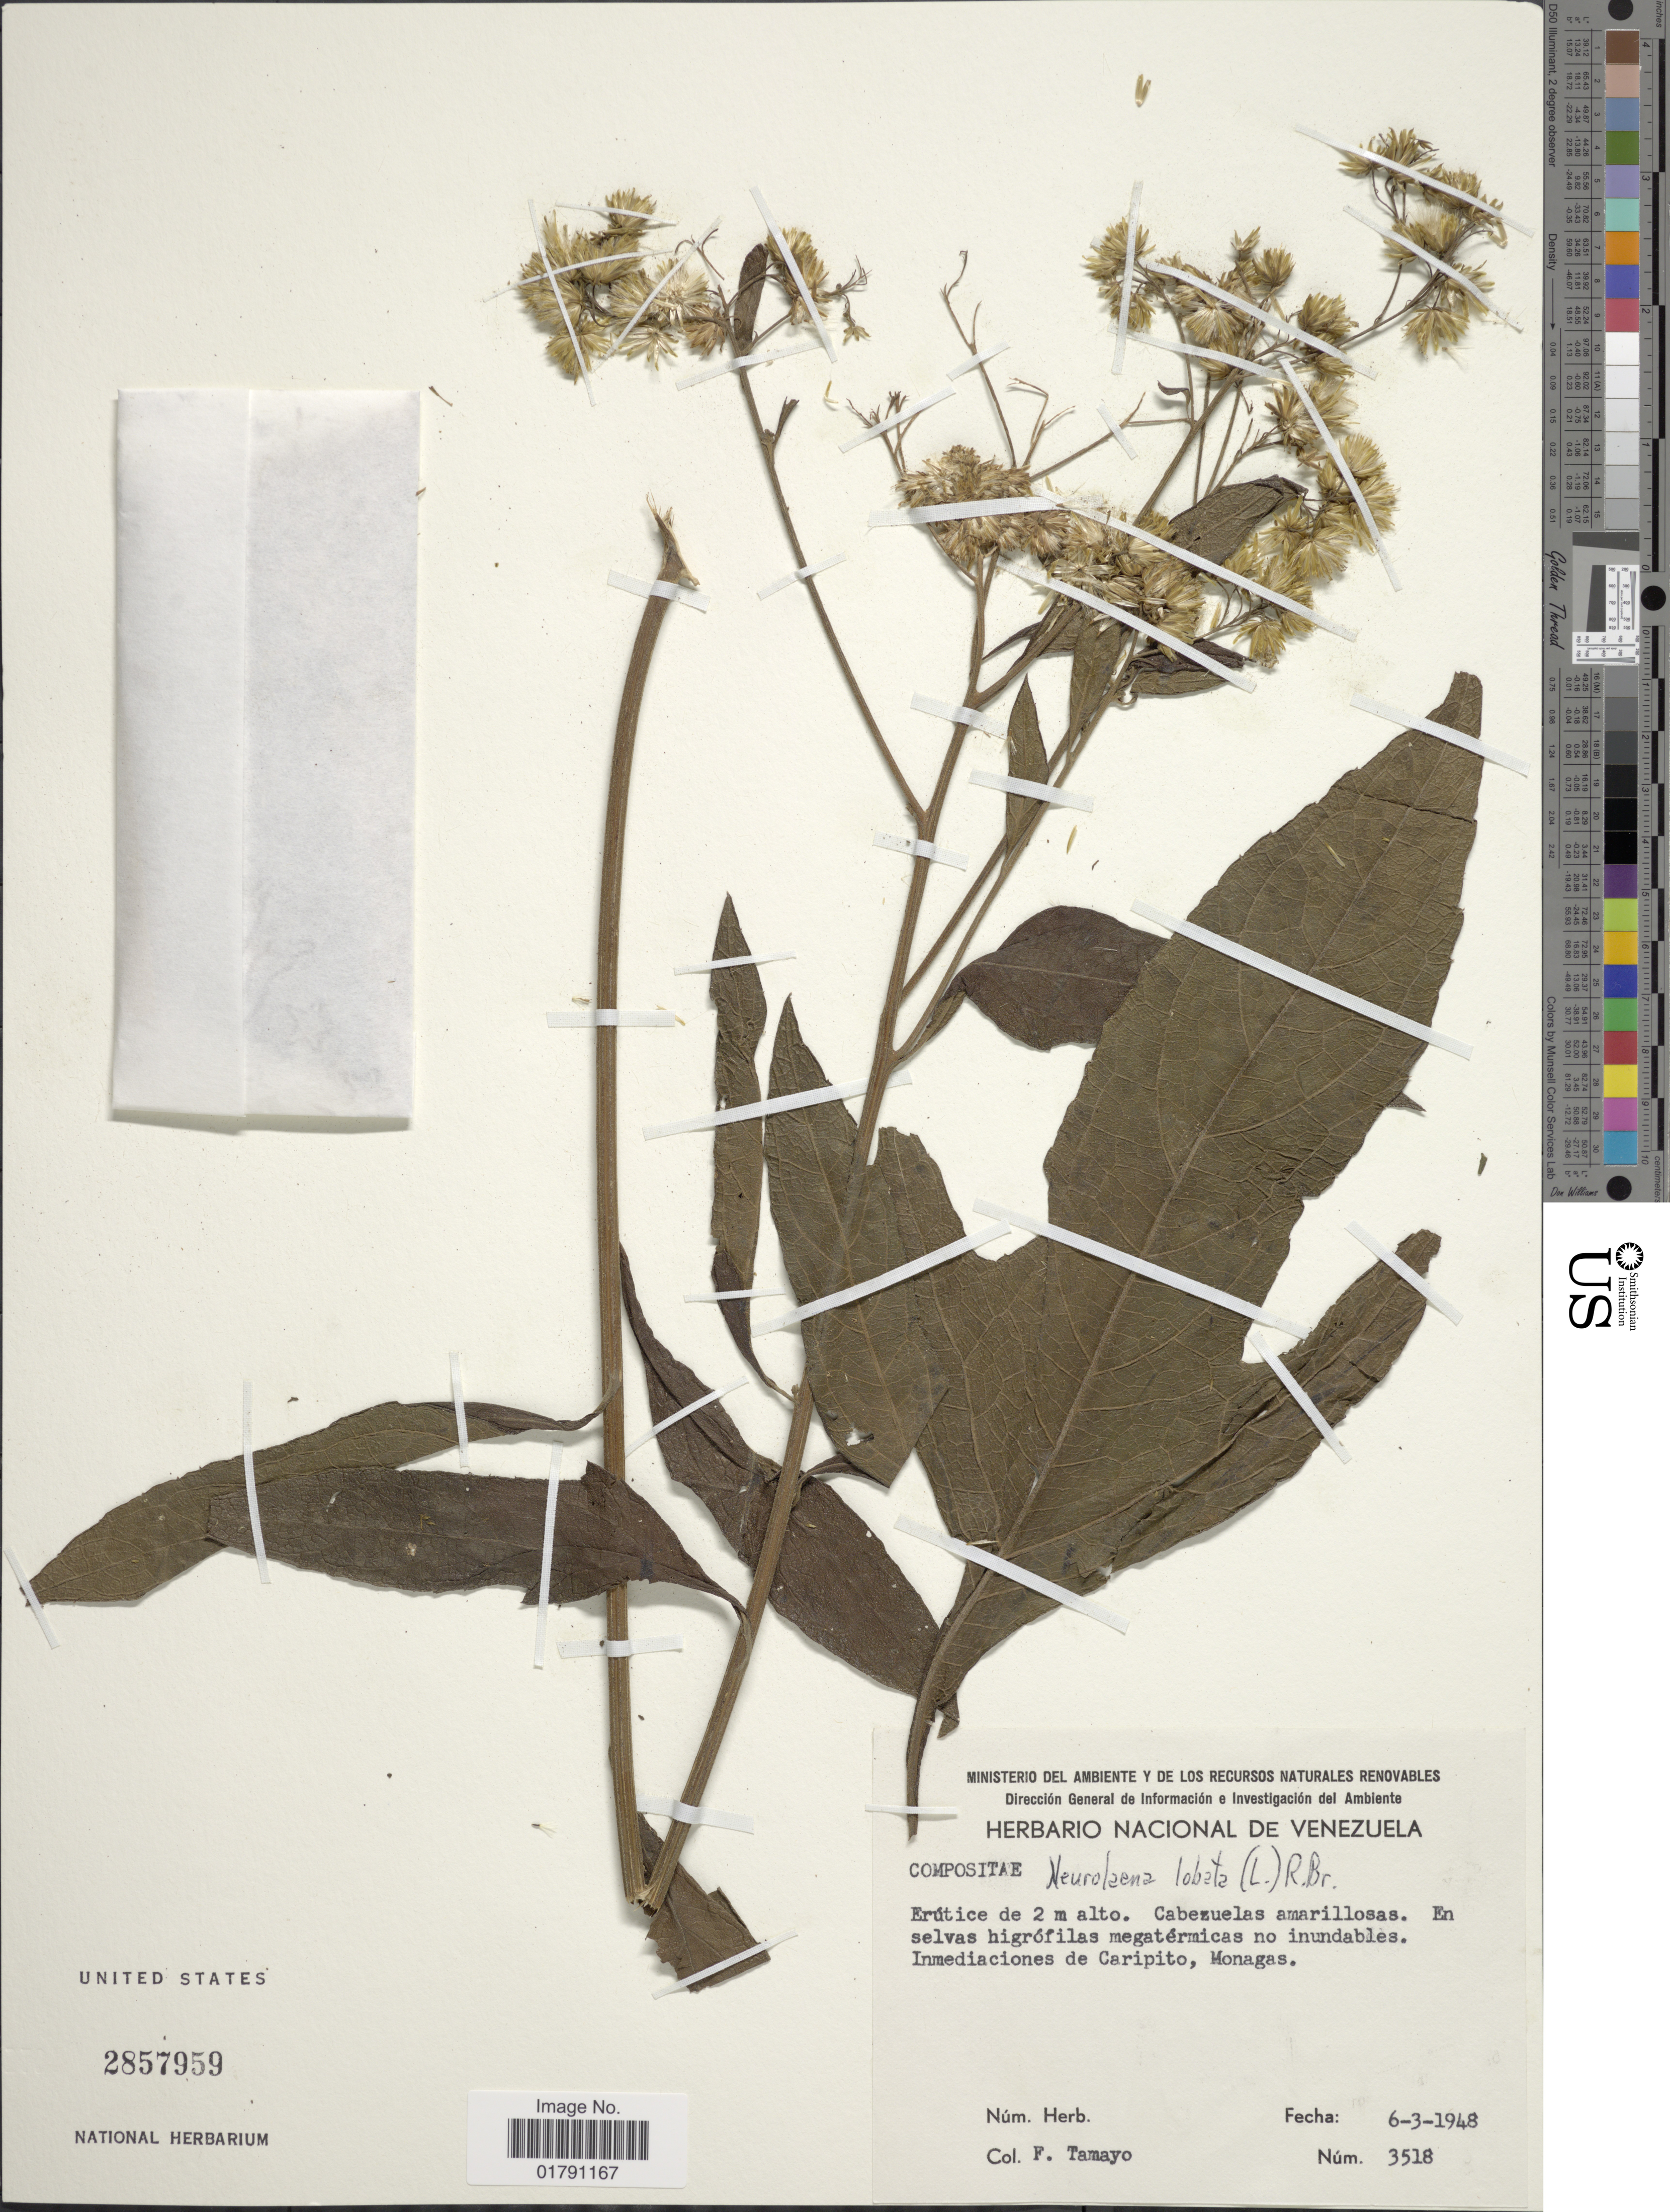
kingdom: Plantae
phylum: Tracheophyta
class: Magnoliopsida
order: Asterales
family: Asteraceae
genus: Neurolaena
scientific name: Neurolaena lobata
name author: (L.) R. Br. ex Cass.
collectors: F. Tamayo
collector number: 3518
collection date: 1948-03-06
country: Venezuela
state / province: Monagas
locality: Inmediaciones de Caripito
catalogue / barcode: US 2857959